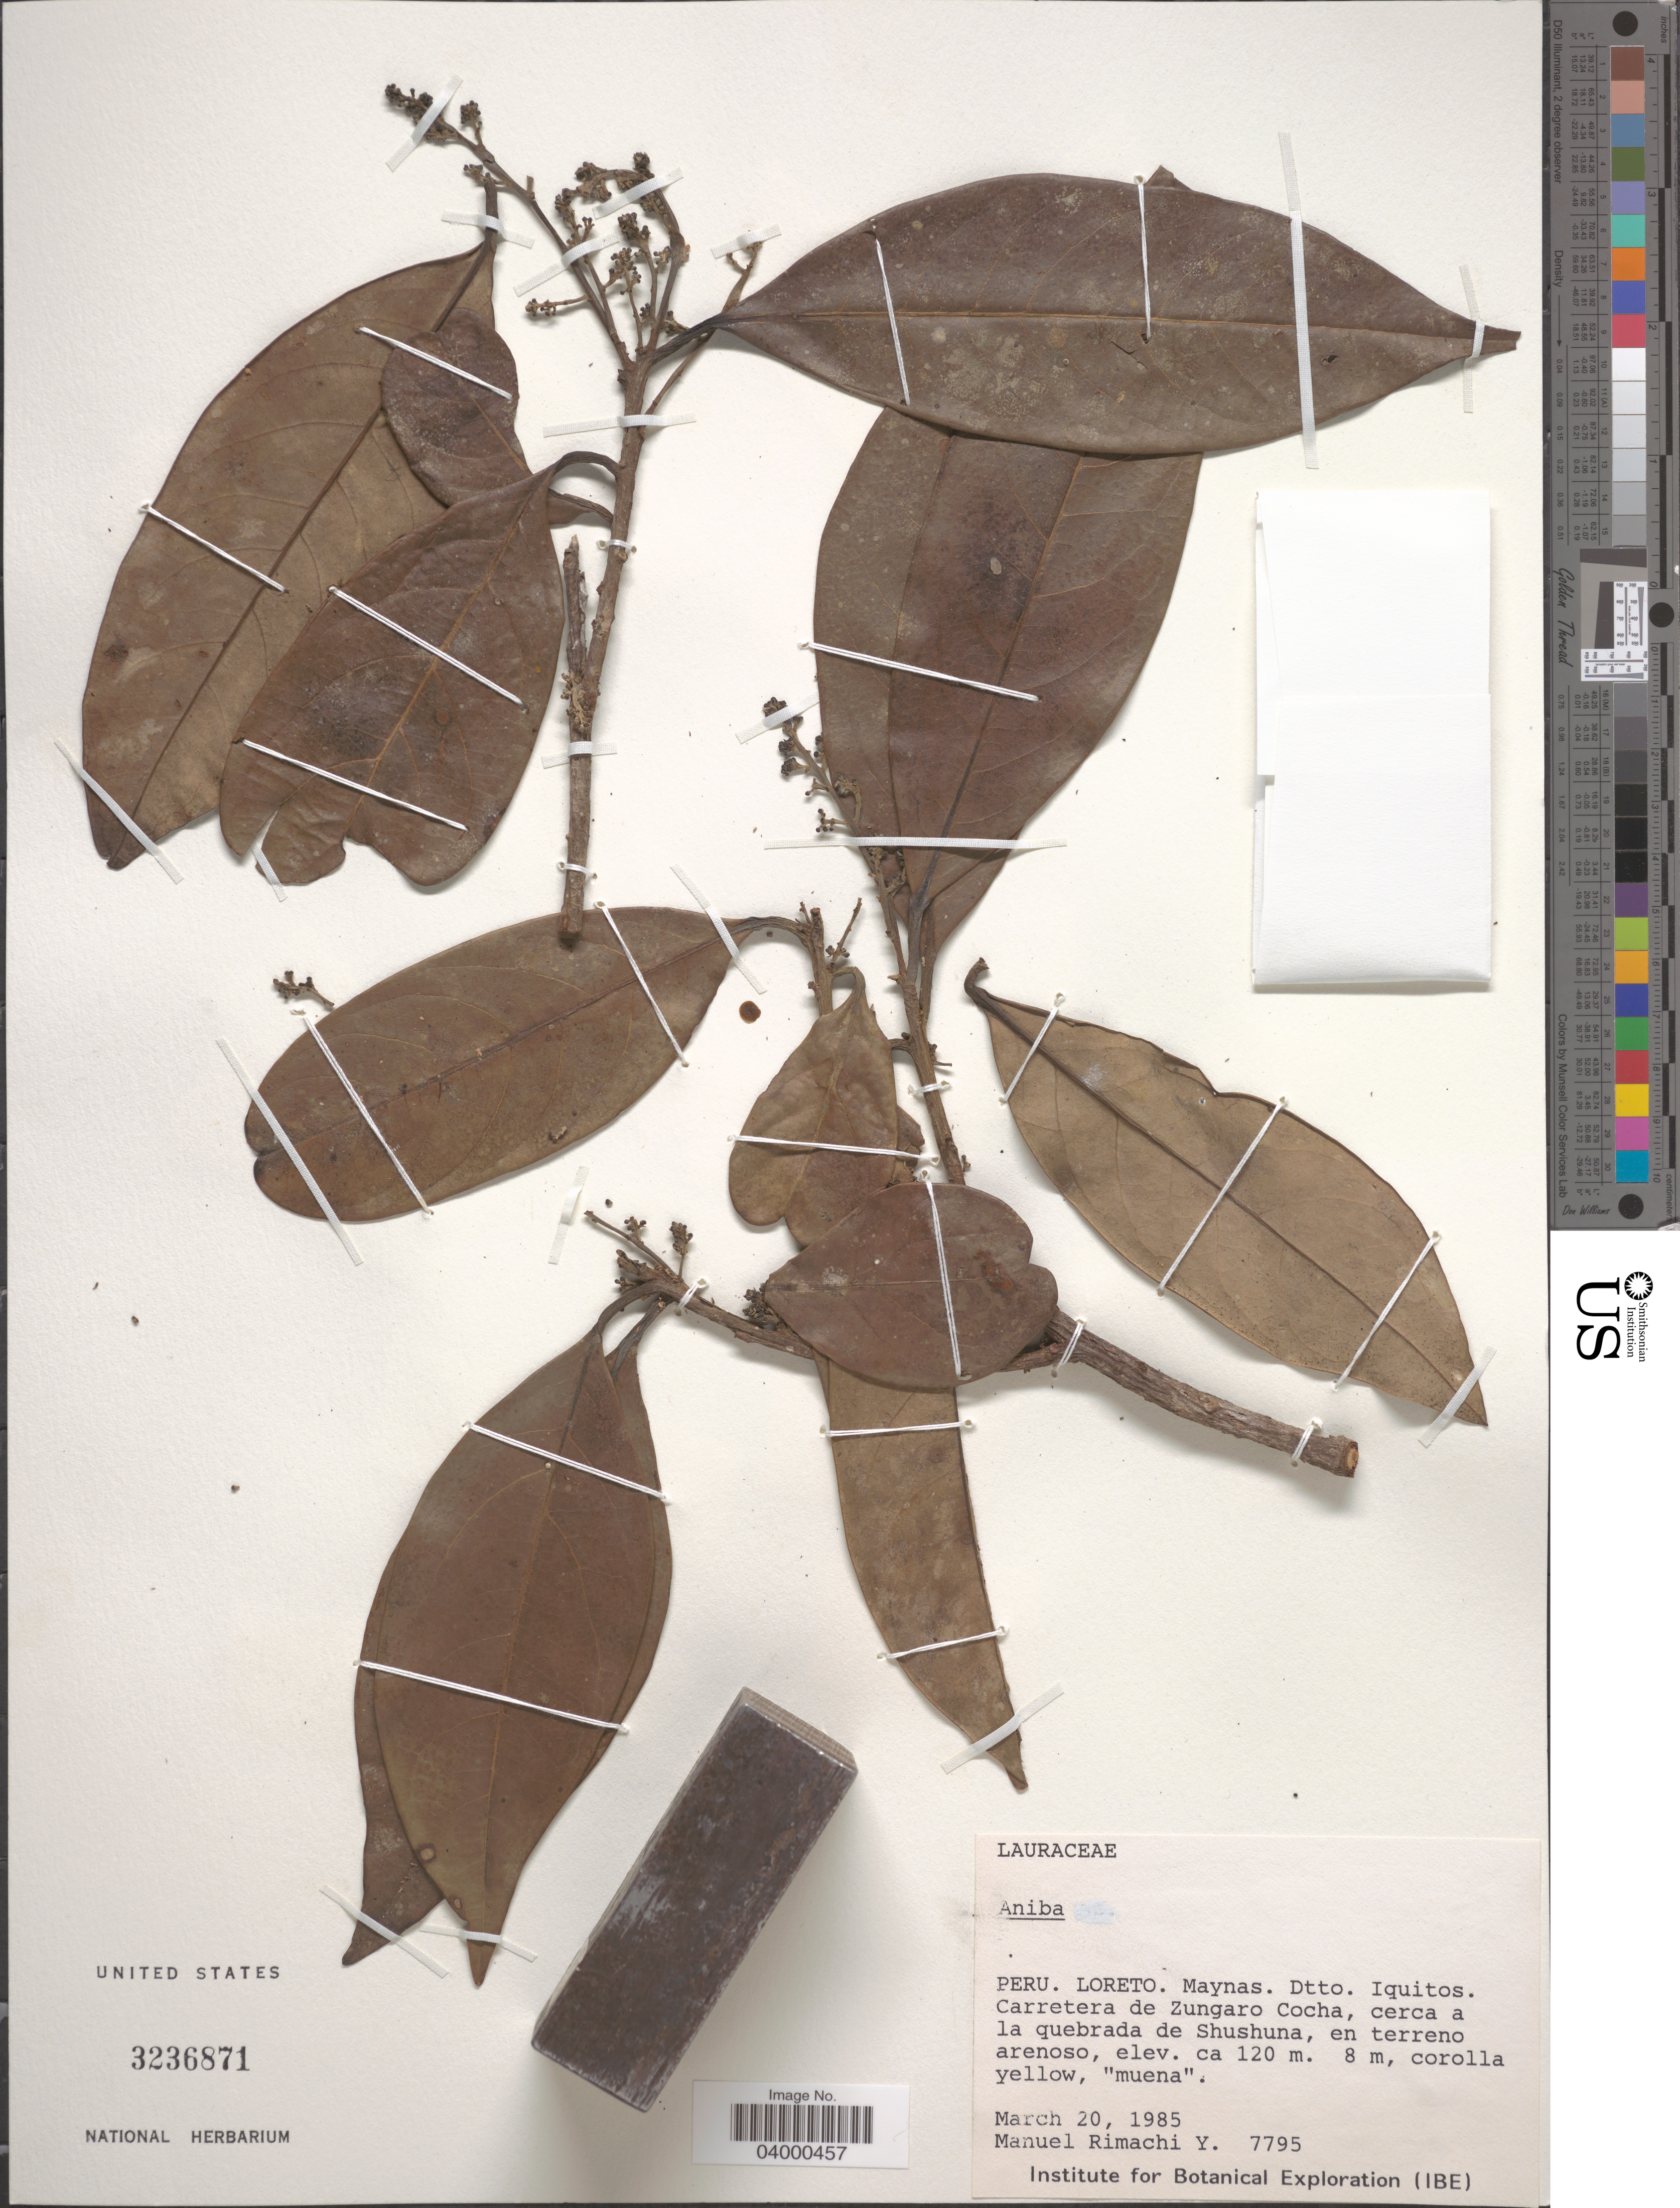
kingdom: Plantae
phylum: Tracheophyta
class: Magnoliopsida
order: Laurales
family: Lauraceae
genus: Aniba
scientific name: Aniba sp.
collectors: M. Rimachi Y.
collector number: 7795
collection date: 1985-03-20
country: Peru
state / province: Loreto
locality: Maynas. Dtto. Iquitos. Carretera de Zungaro Cocha, cerca a la quebrada de Shushuna.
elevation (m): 120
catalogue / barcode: US 3236871